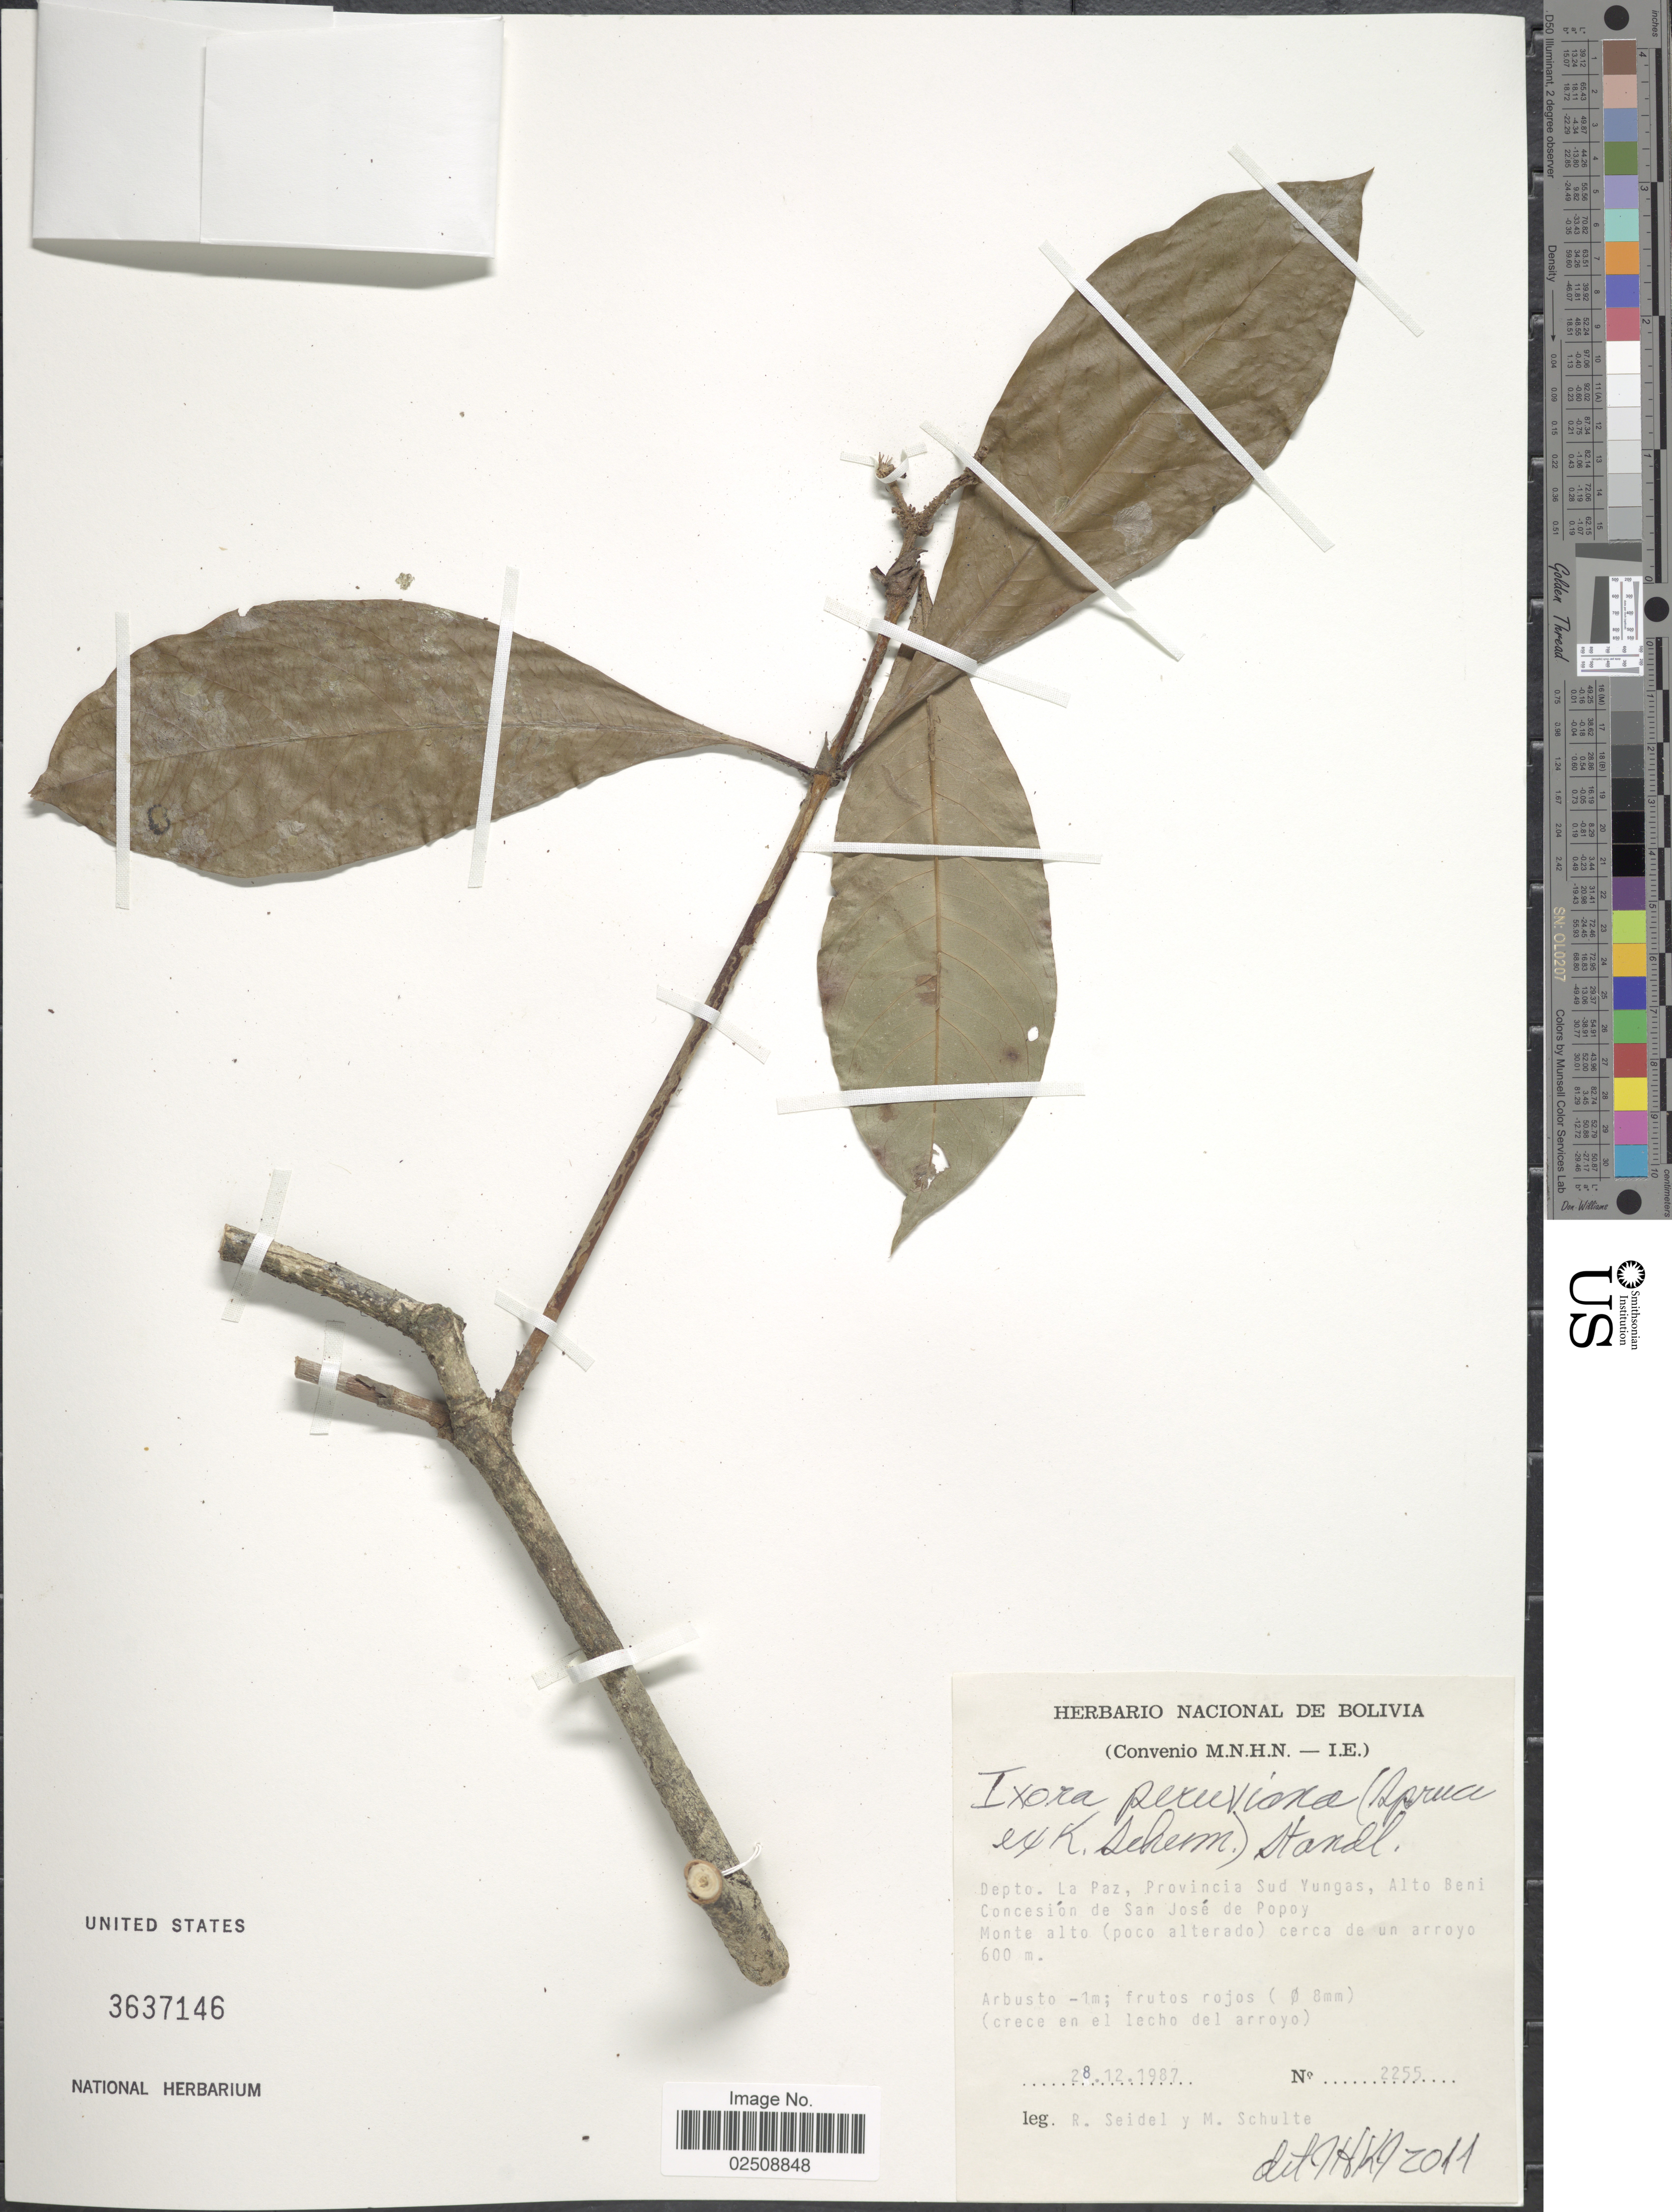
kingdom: Plantae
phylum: Tracheophyta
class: Magnoliopsida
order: Gentianales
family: Rubiaceae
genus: Ixora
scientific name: Ixora peruviana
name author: (Spruce ex K. Schum.) Standl.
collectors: R. Seidel & M. Schulte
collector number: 2255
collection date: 1987-12-28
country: Bolivia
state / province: La Paz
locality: Depto. La Paz, Provincia Sud Yungas, Alto Beni Concesion de San Jose de Popoy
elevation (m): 600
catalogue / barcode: US 3637146